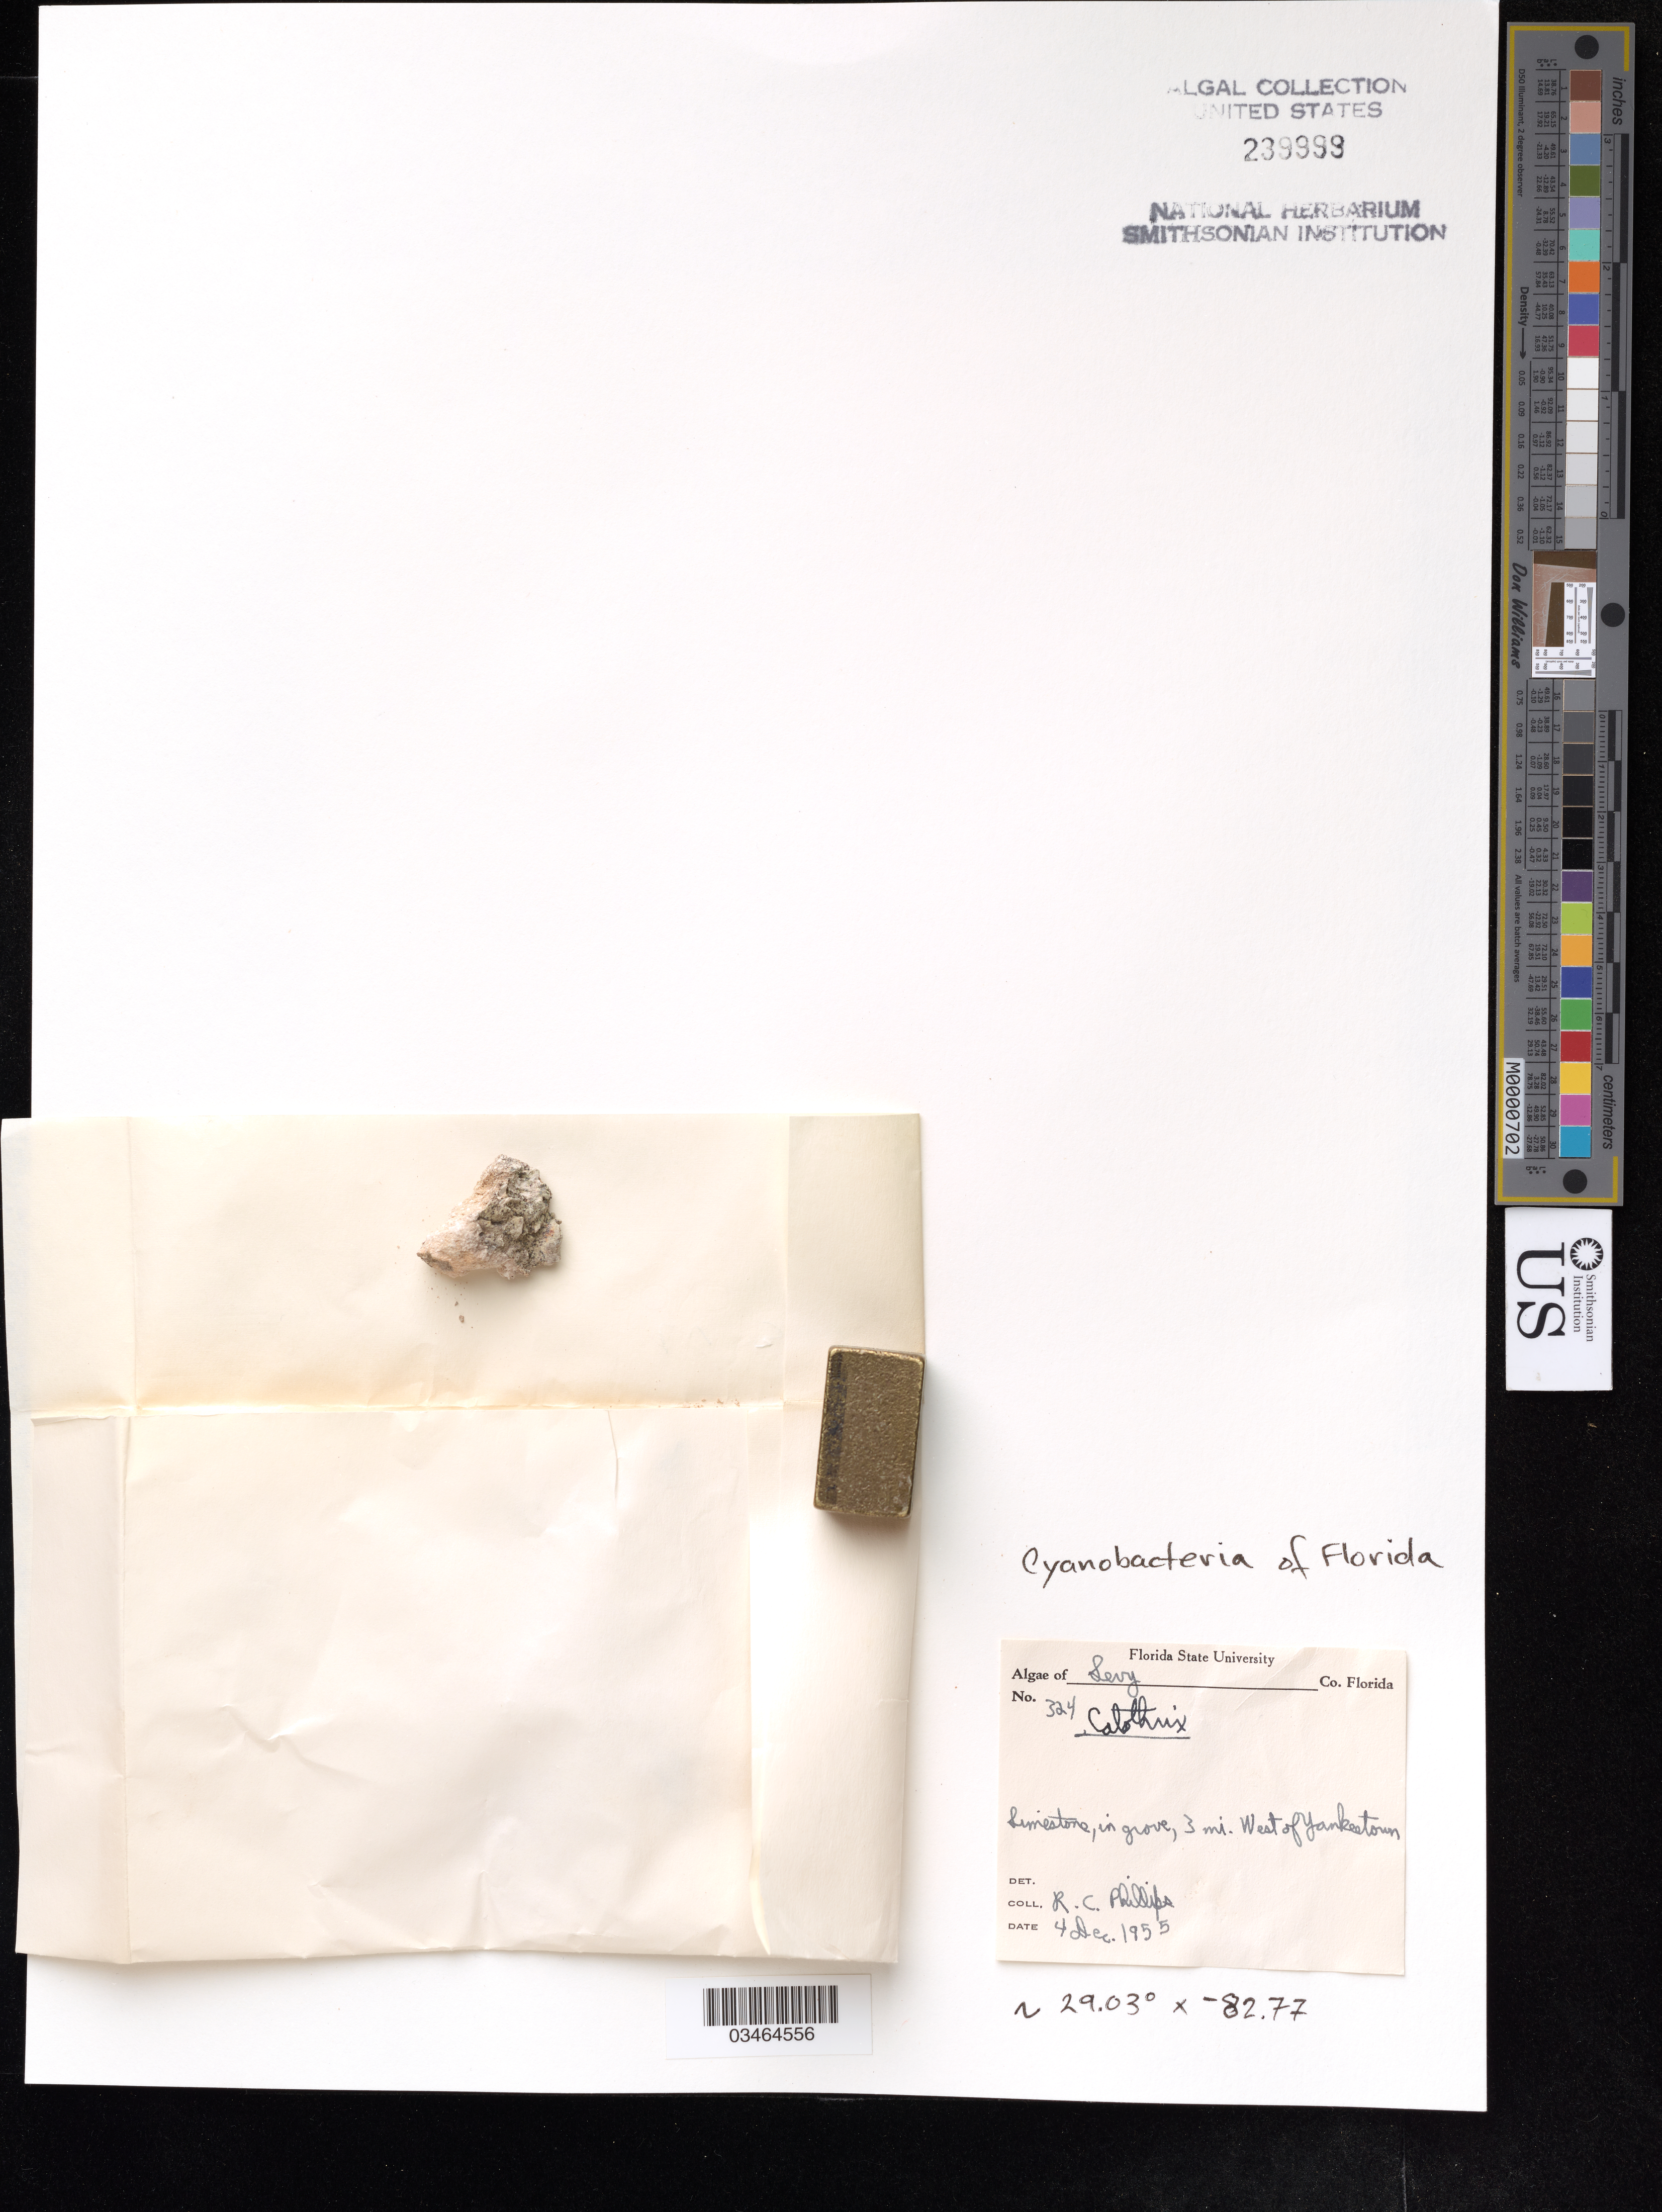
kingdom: Bacteria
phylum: Cyanobacteria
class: Cyanobacteriia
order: Cyanobacteriales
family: Rivulariaceae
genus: Calothrix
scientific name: Calothrix sp.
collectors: R. C. Phillips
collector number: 324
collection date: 1955-12-04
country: United States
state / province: Florida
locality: Levy. 3 mi. West of Yankeetown.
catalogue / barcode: US 239999